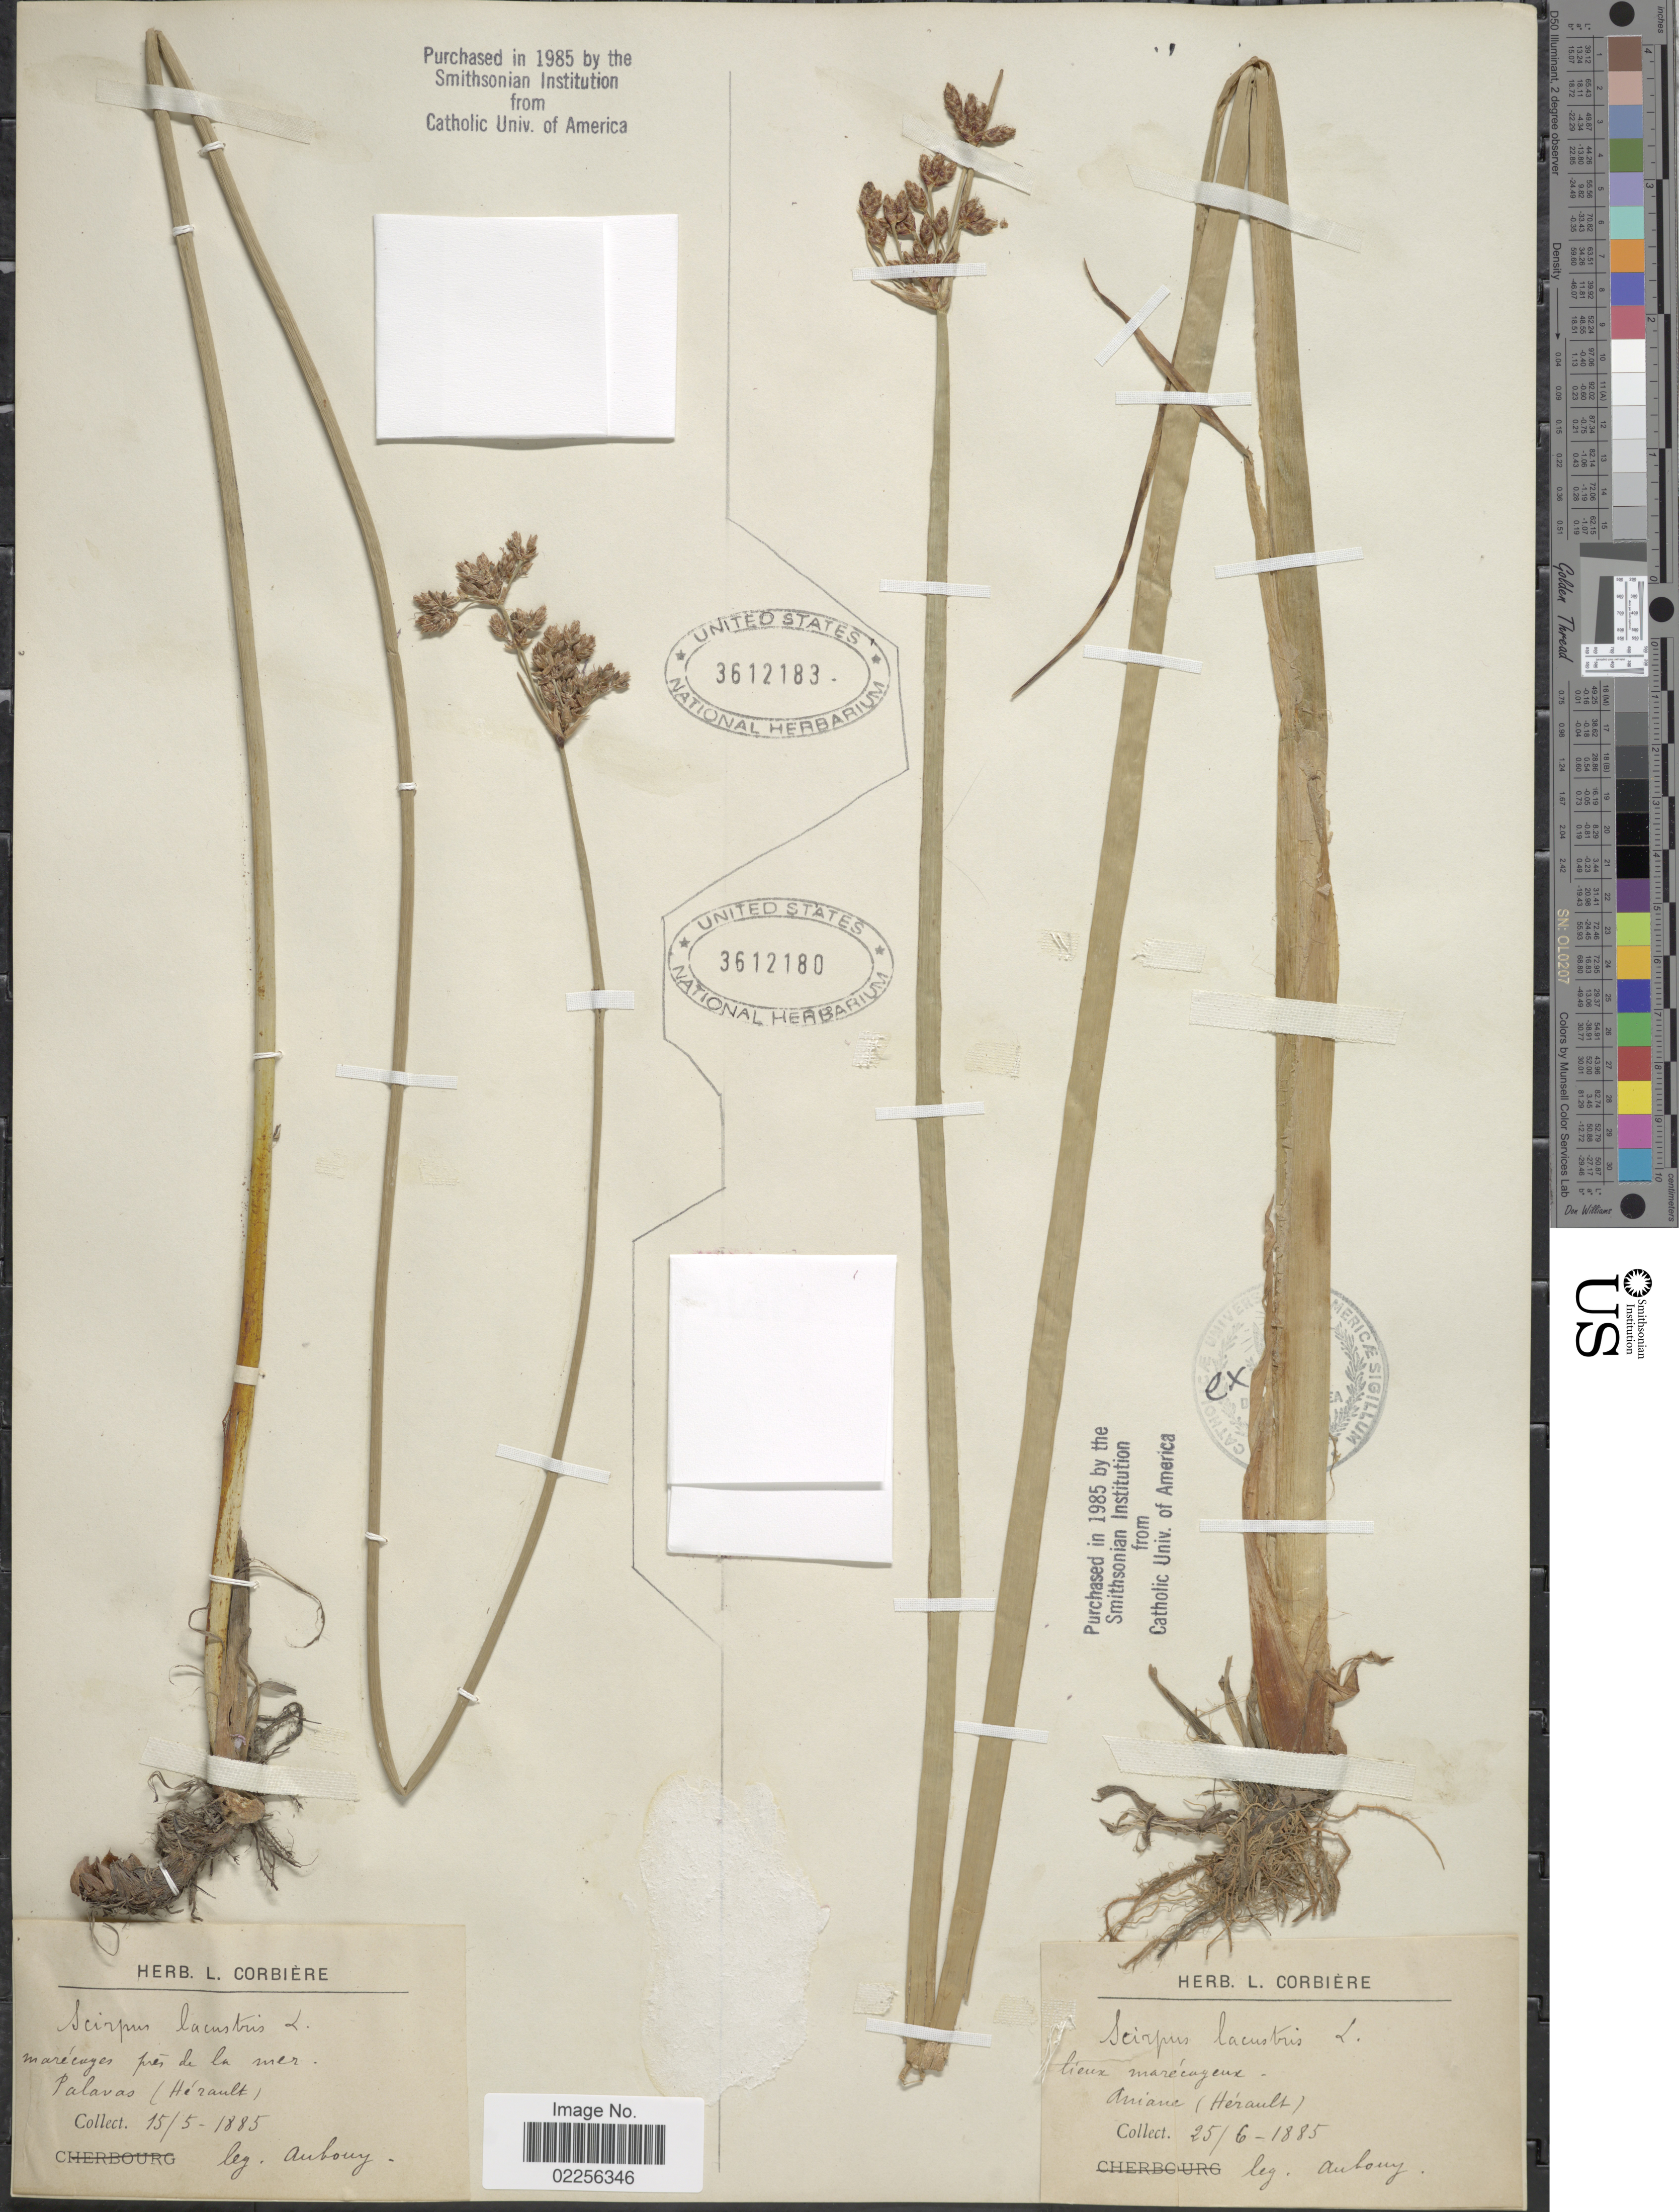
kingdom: Plantae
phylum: Tracheophyta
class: Liliopsida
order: Poales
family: Cyperaceae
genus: Schoenoplectus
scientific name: Schoenoplectus lacustris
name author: (L.) Palla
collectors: -. Anbouy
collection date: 1885-06-25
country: France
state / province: Occitanie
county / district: Hérault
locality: Lieux marécaguex - Ariane (Hérault)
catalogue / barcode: US 3612180